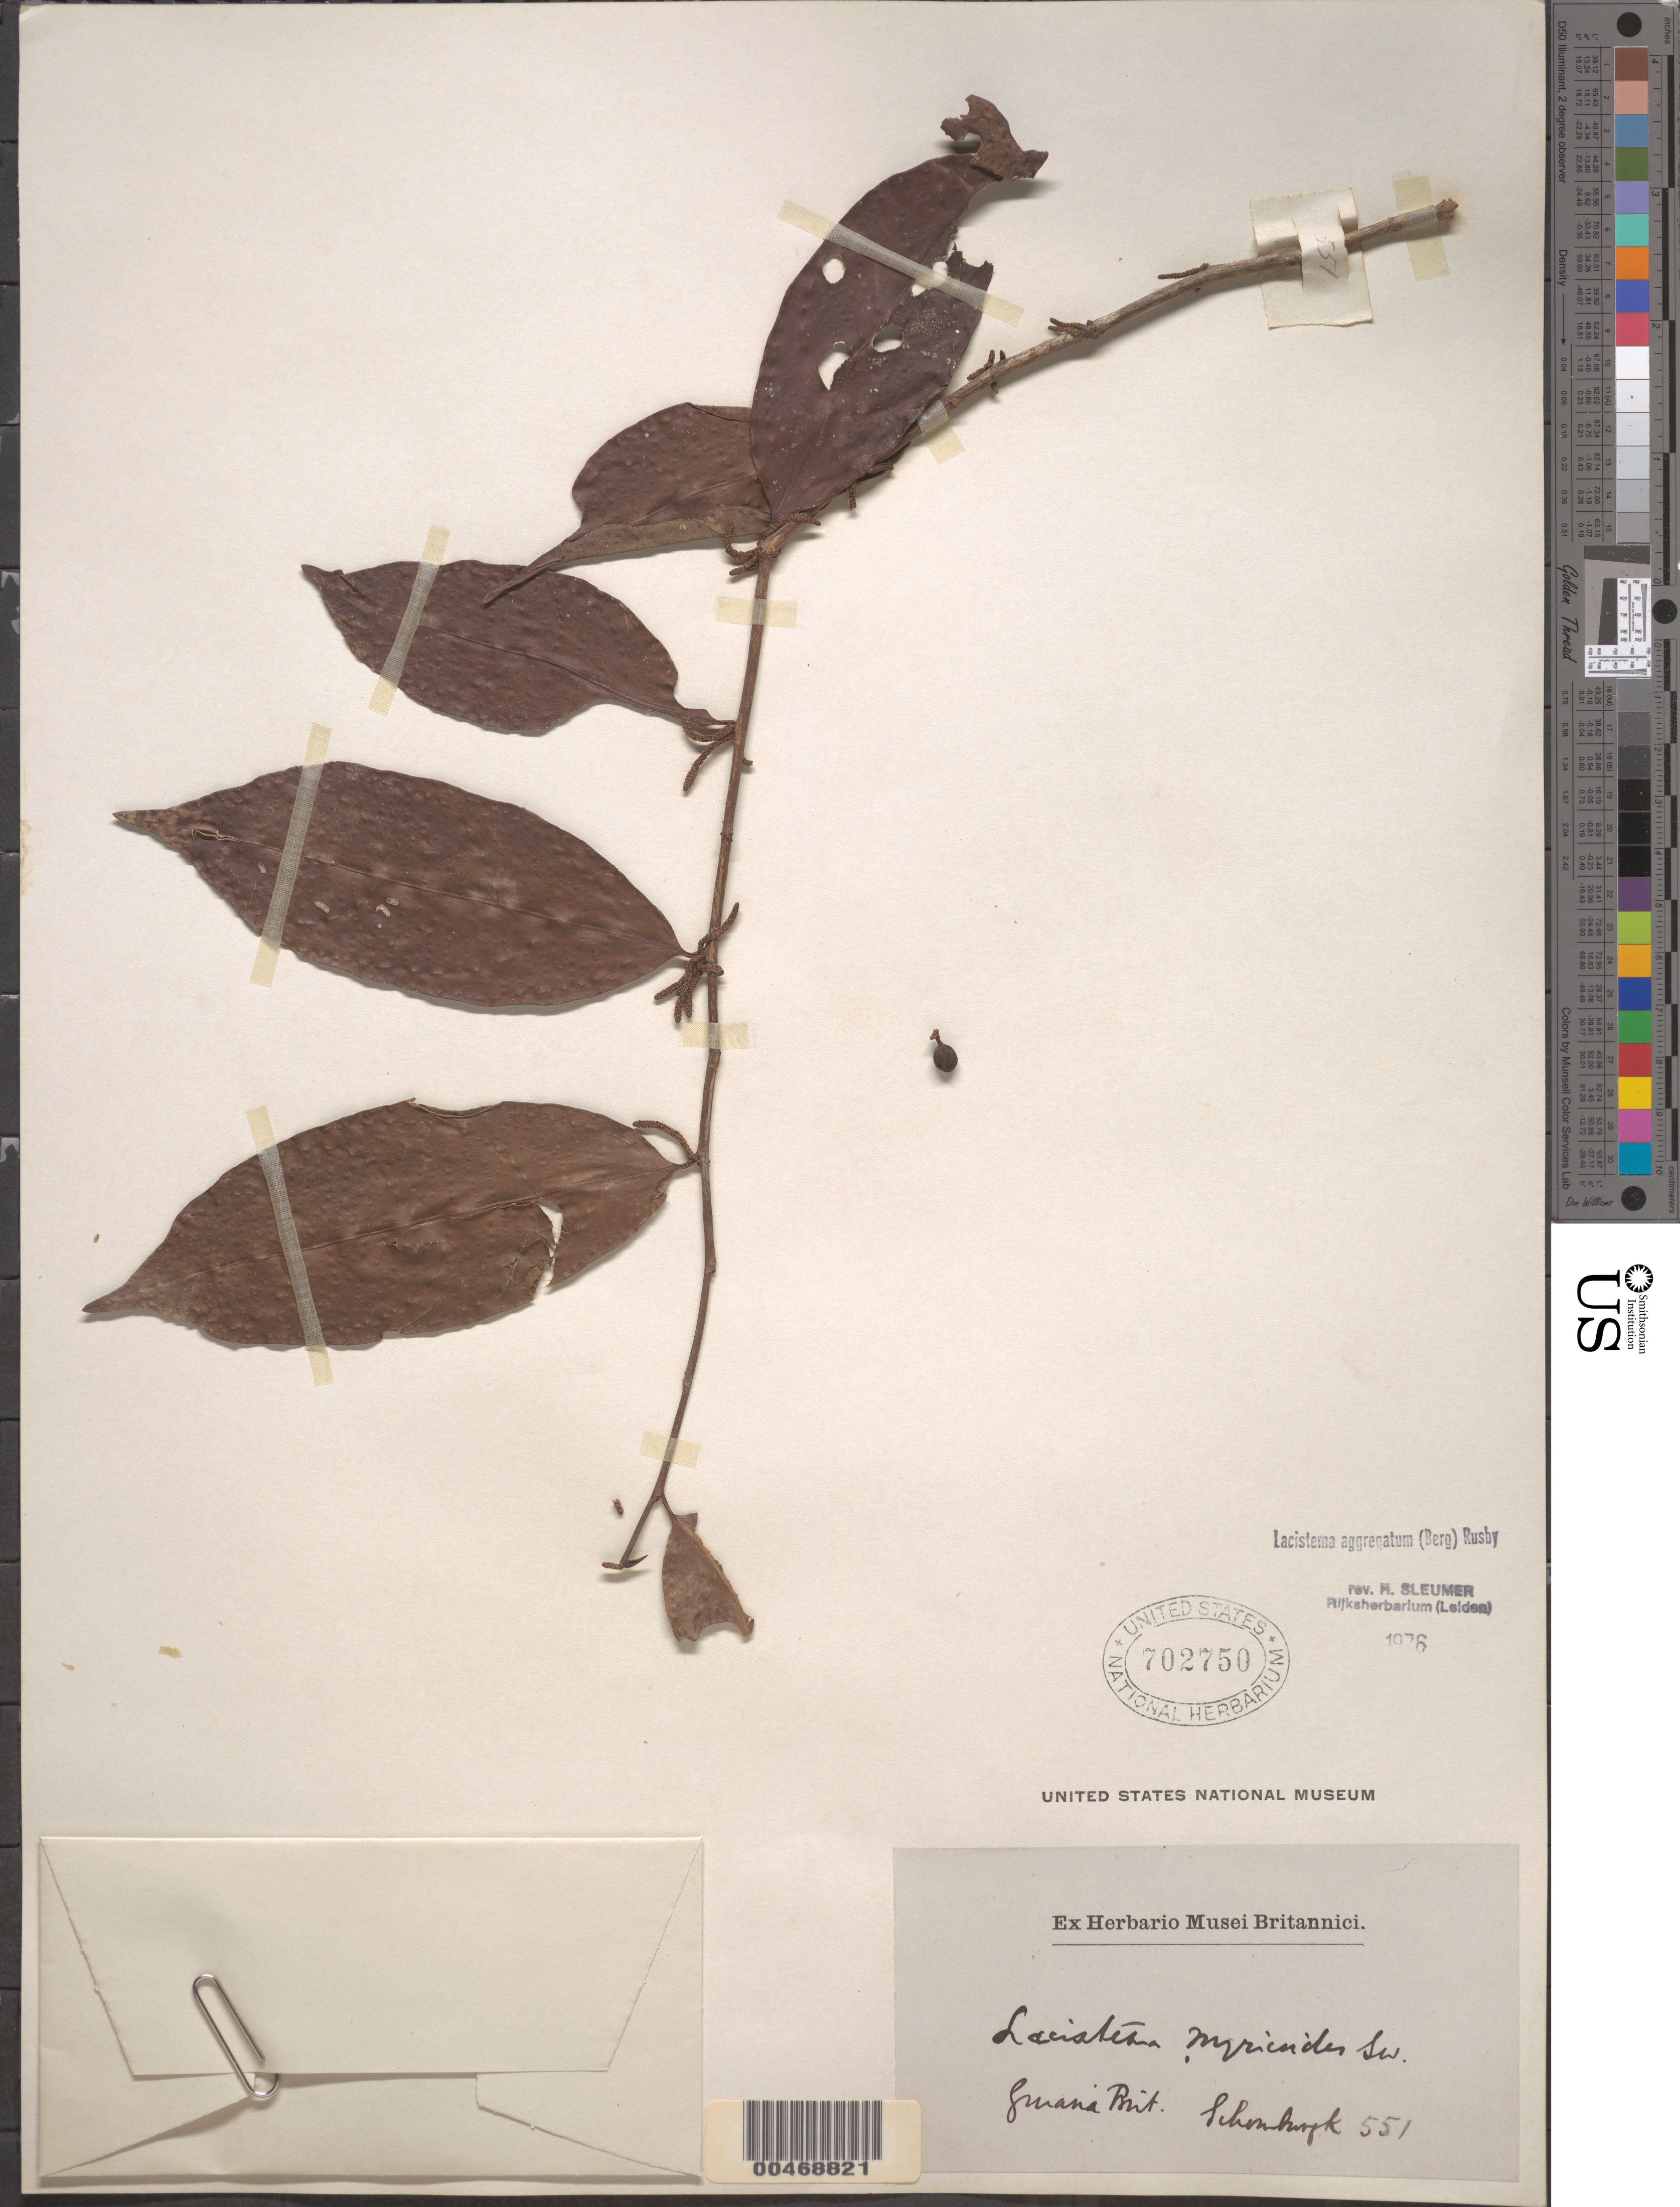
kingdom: Plantae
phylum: Tracheophyta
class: Magnoliopsida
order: Malpighiales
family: Lacistemataceae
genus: Lacistema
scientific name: Lacistema aggregatum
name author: (P.J. Bergius) Rusby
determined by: Sleumer, H. O.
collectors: -- Schomburgk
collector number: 551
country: Guyana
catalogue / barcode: US 702750